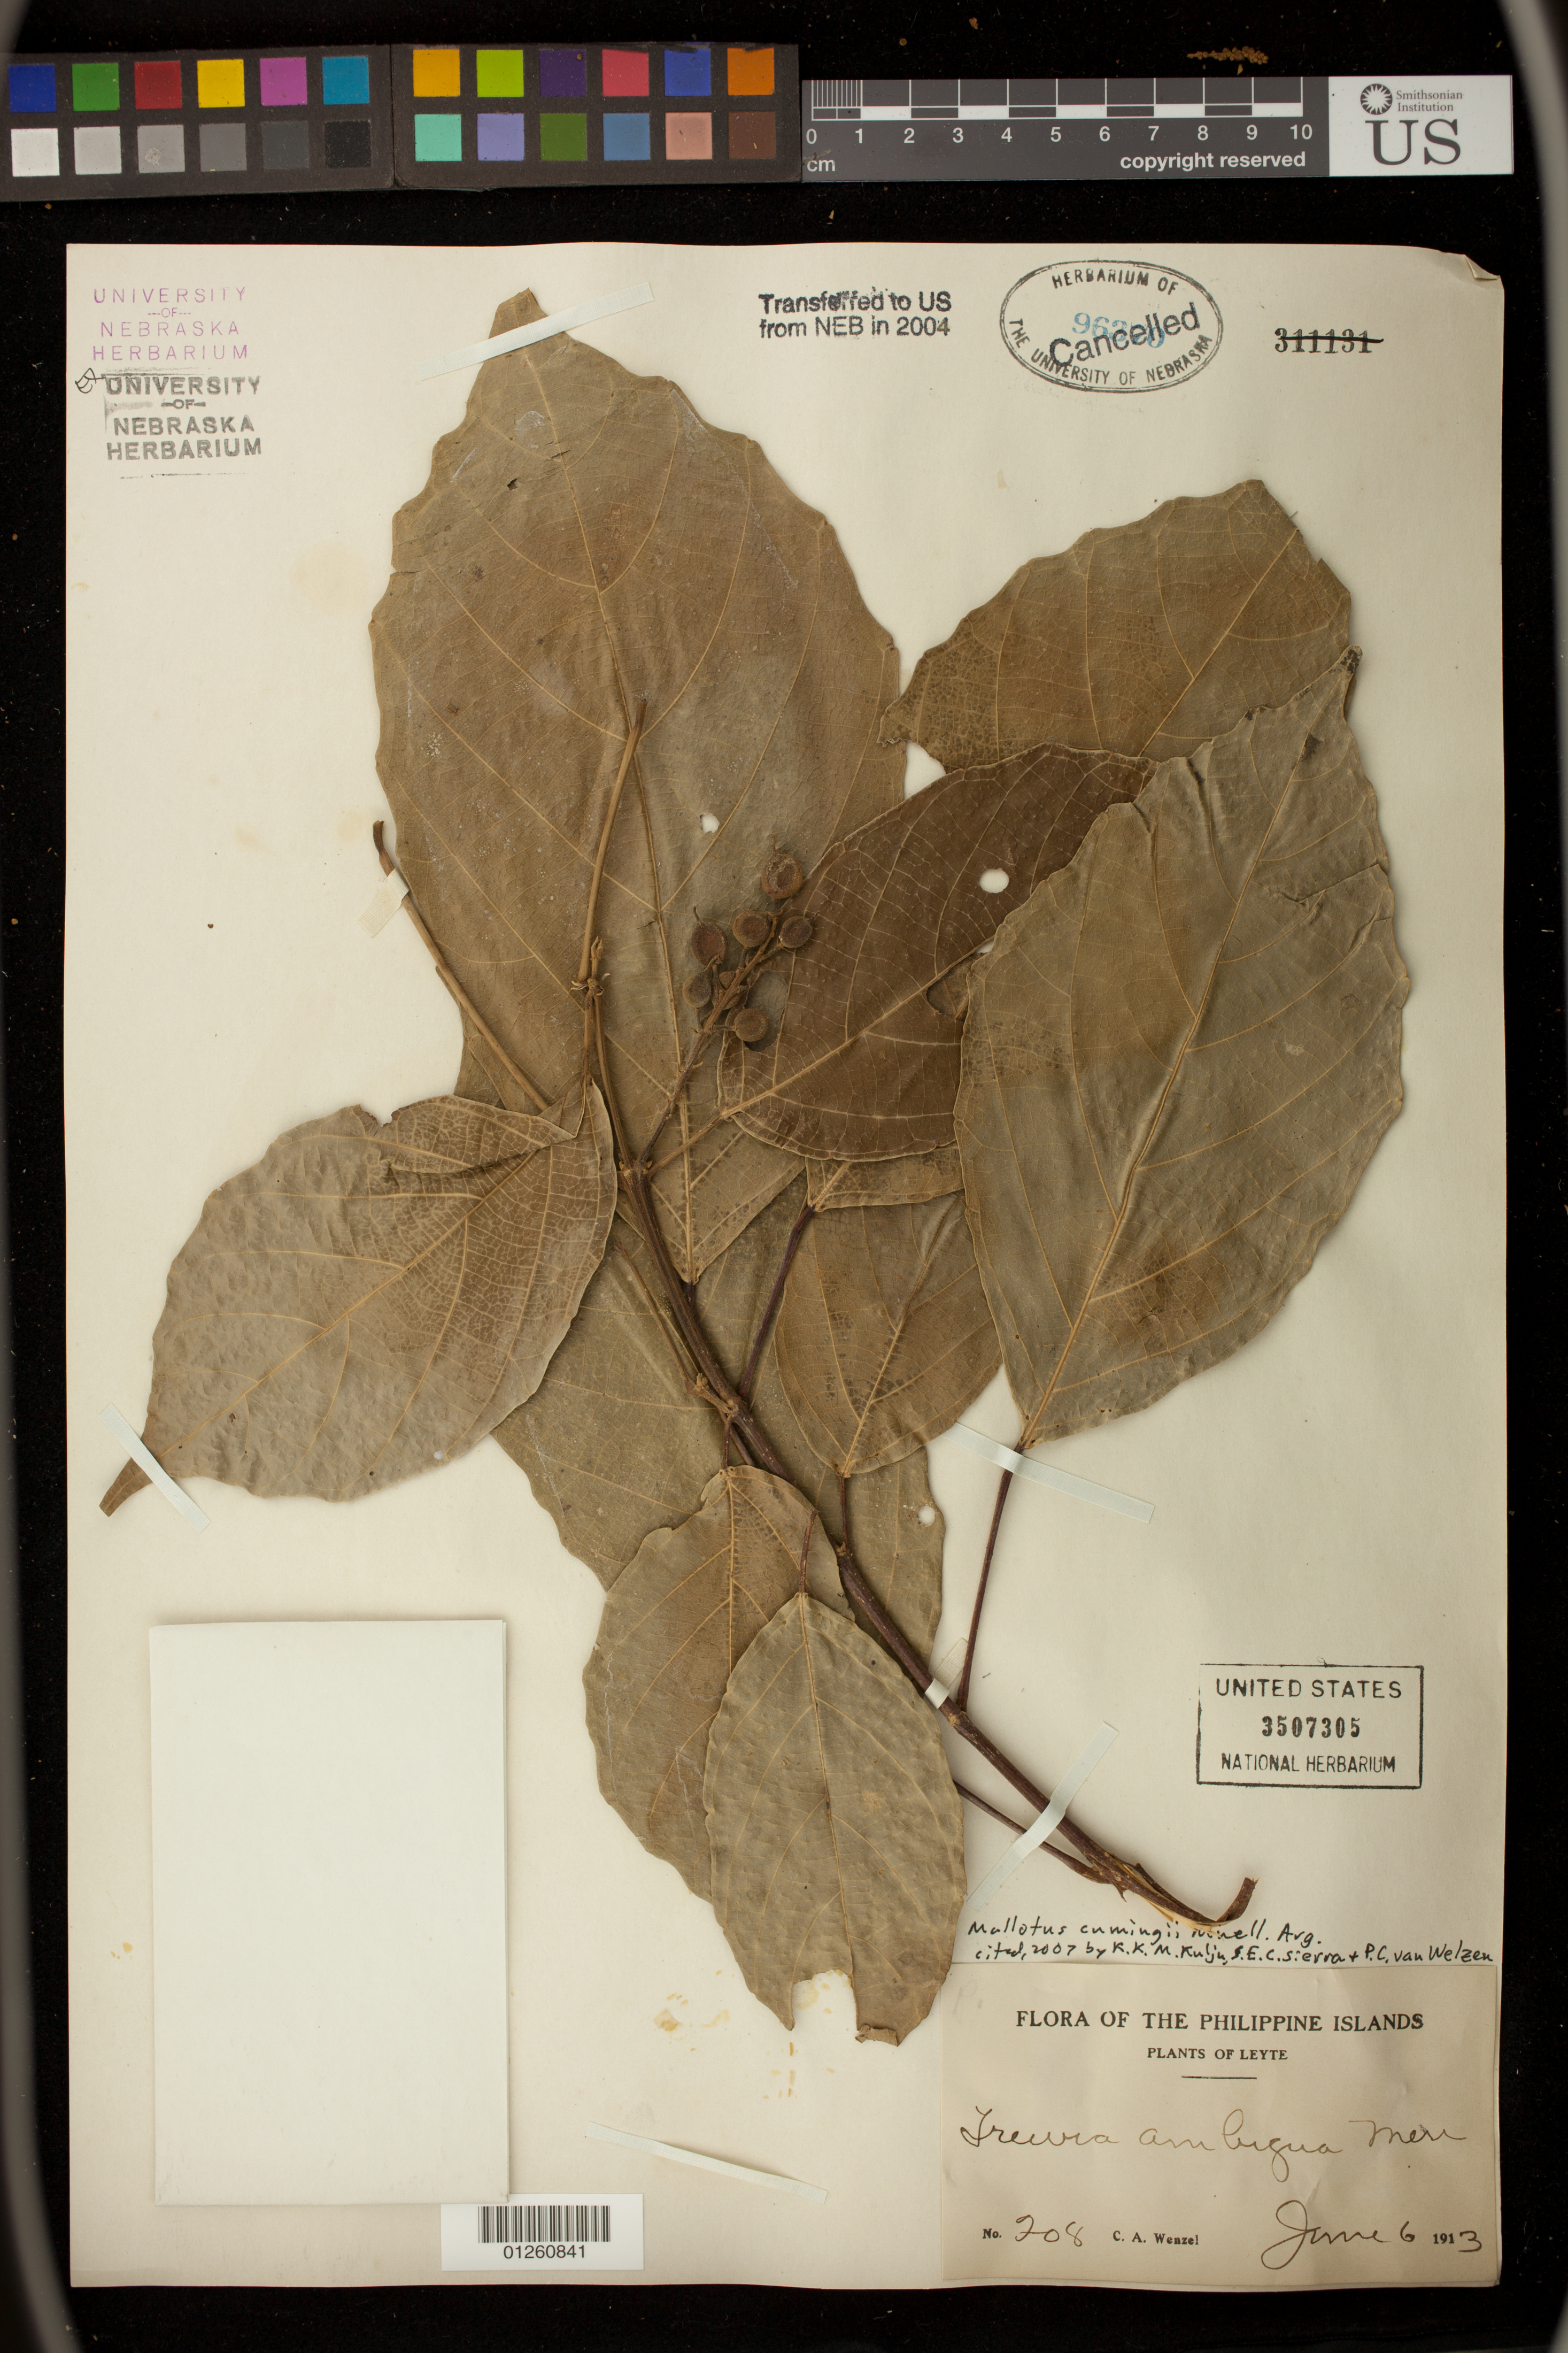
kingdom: Plantae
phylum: Tracheophyta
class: Magnoliopsida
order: Malpighiales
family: Euphorbiaceae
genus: Mallotus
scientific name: Mallotus cumingii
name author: Müll. Arg.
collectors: C. Wenzel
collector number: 208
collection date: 1913-06-06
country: Philippines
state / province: Eastern Visayas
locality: Leyte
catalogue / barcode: US 3507305